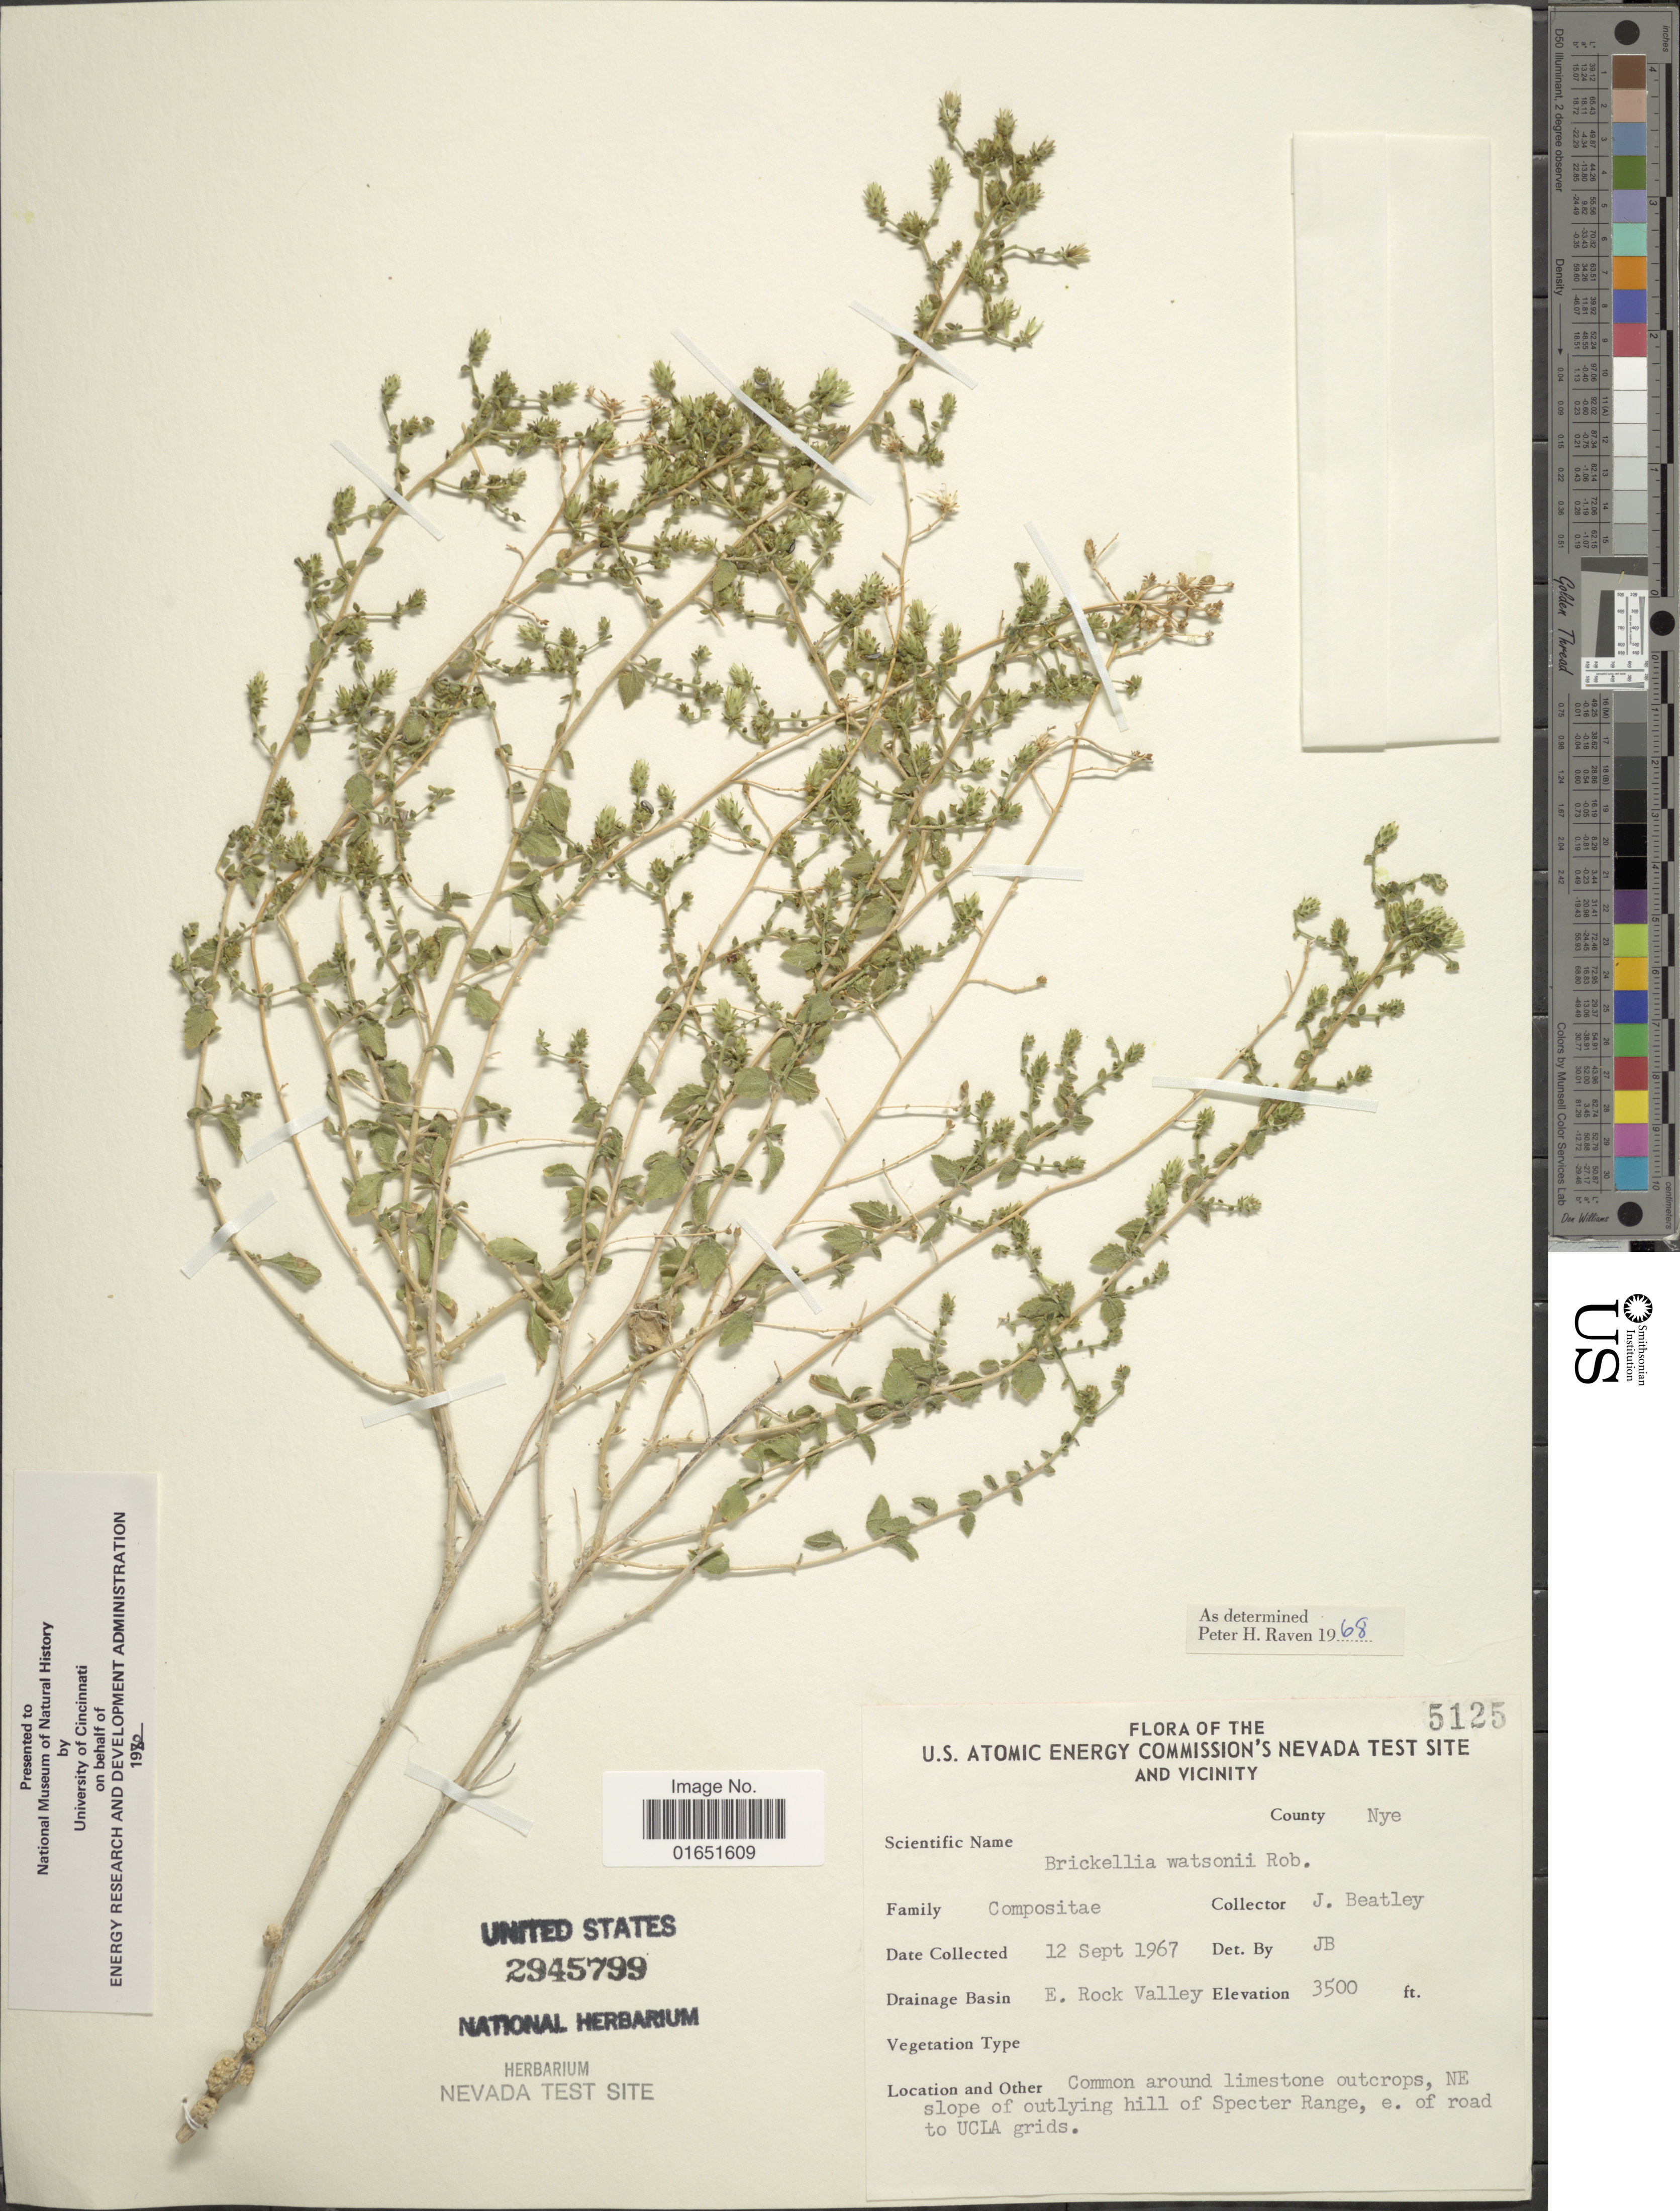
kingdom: Plantae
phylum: Tracheophyta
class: Magnoliopsida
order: Asterales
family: Asteraceae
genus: Brickellia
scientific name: Brickellia watsonii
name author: B.L. Rob.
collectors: J. C. Beatley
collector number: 5125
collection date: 1967-09-12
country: United States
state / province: Nevada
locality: U.S. Atomic Energy Commison's Nevada Test Site and Vicinity, County Nye, Drainage Basin E Rock Valley, Common around limestone outcrops, NE slope of outlying hill of Specter Range, e. of road to UCLA grids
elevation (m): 1067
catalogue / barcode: US 2945799